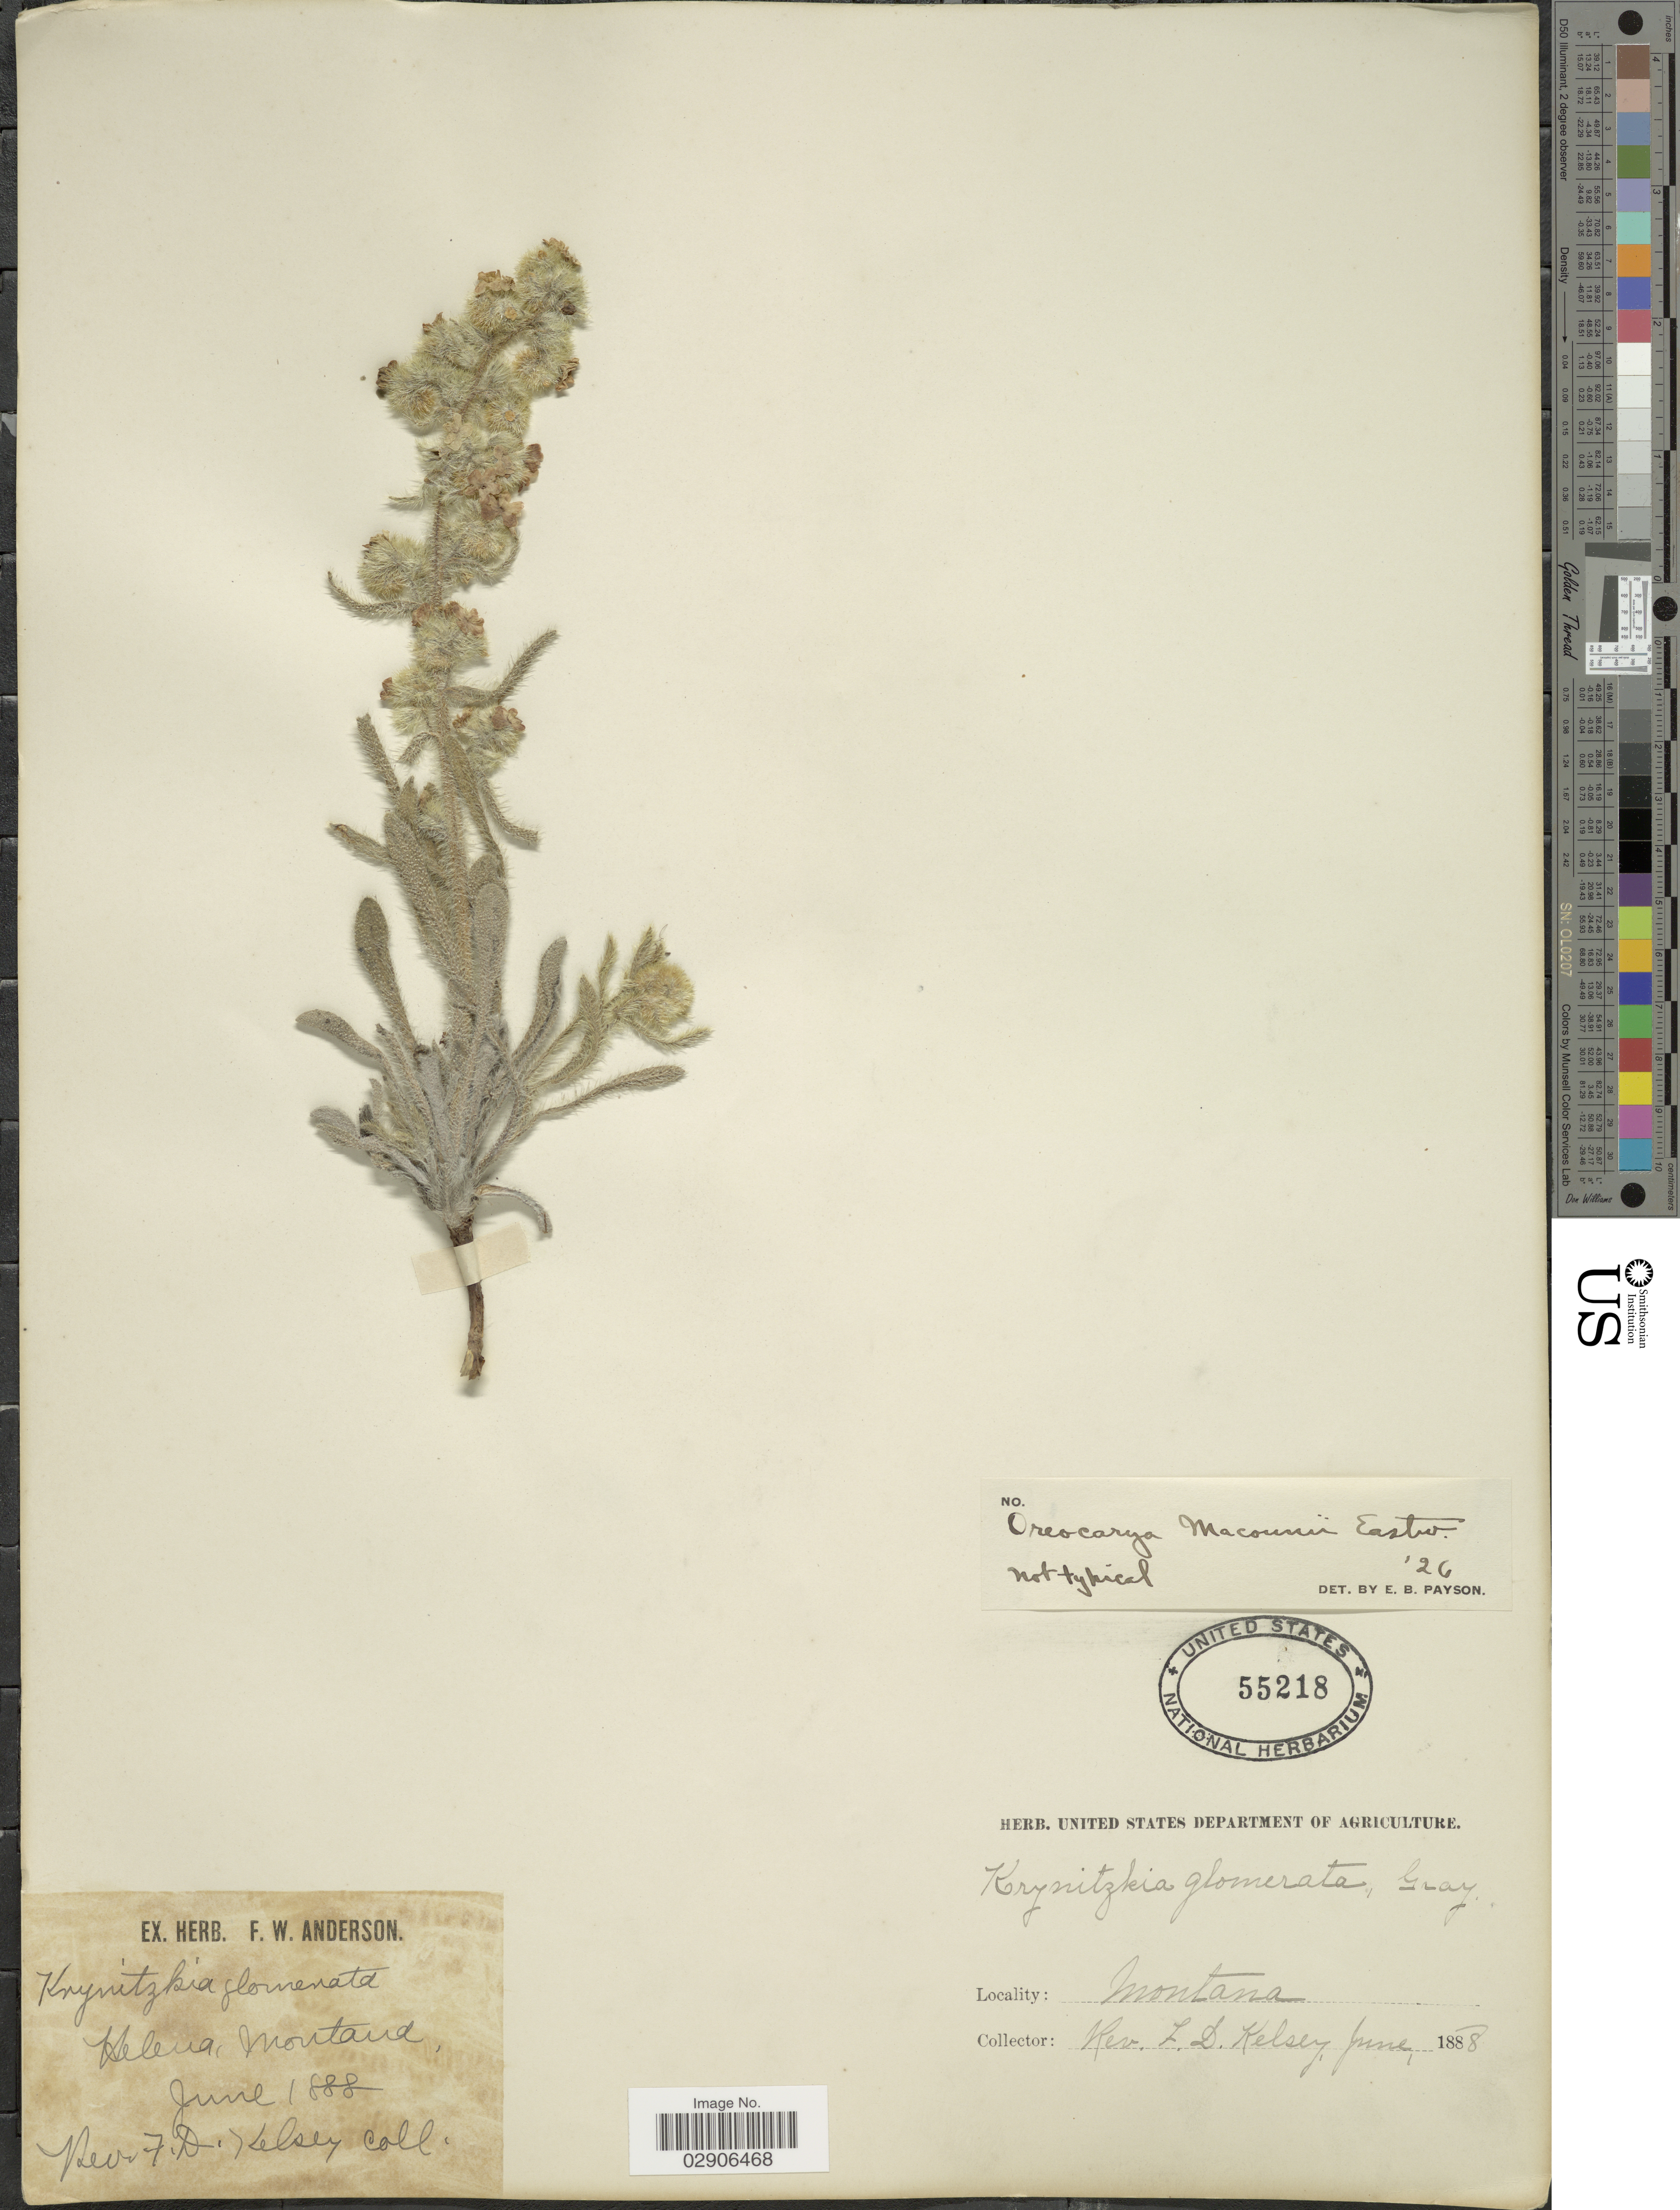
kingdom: Plantae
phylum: Tracheophyta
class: Magnoliopsida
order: Boraginales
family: Boraginaceae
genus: Oreocarya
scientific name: Oreocarya macounii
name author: Eastw.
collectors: F. Kelsey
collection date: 1888-06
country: United States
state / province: Montana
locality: Helena.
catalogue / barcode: US 55218